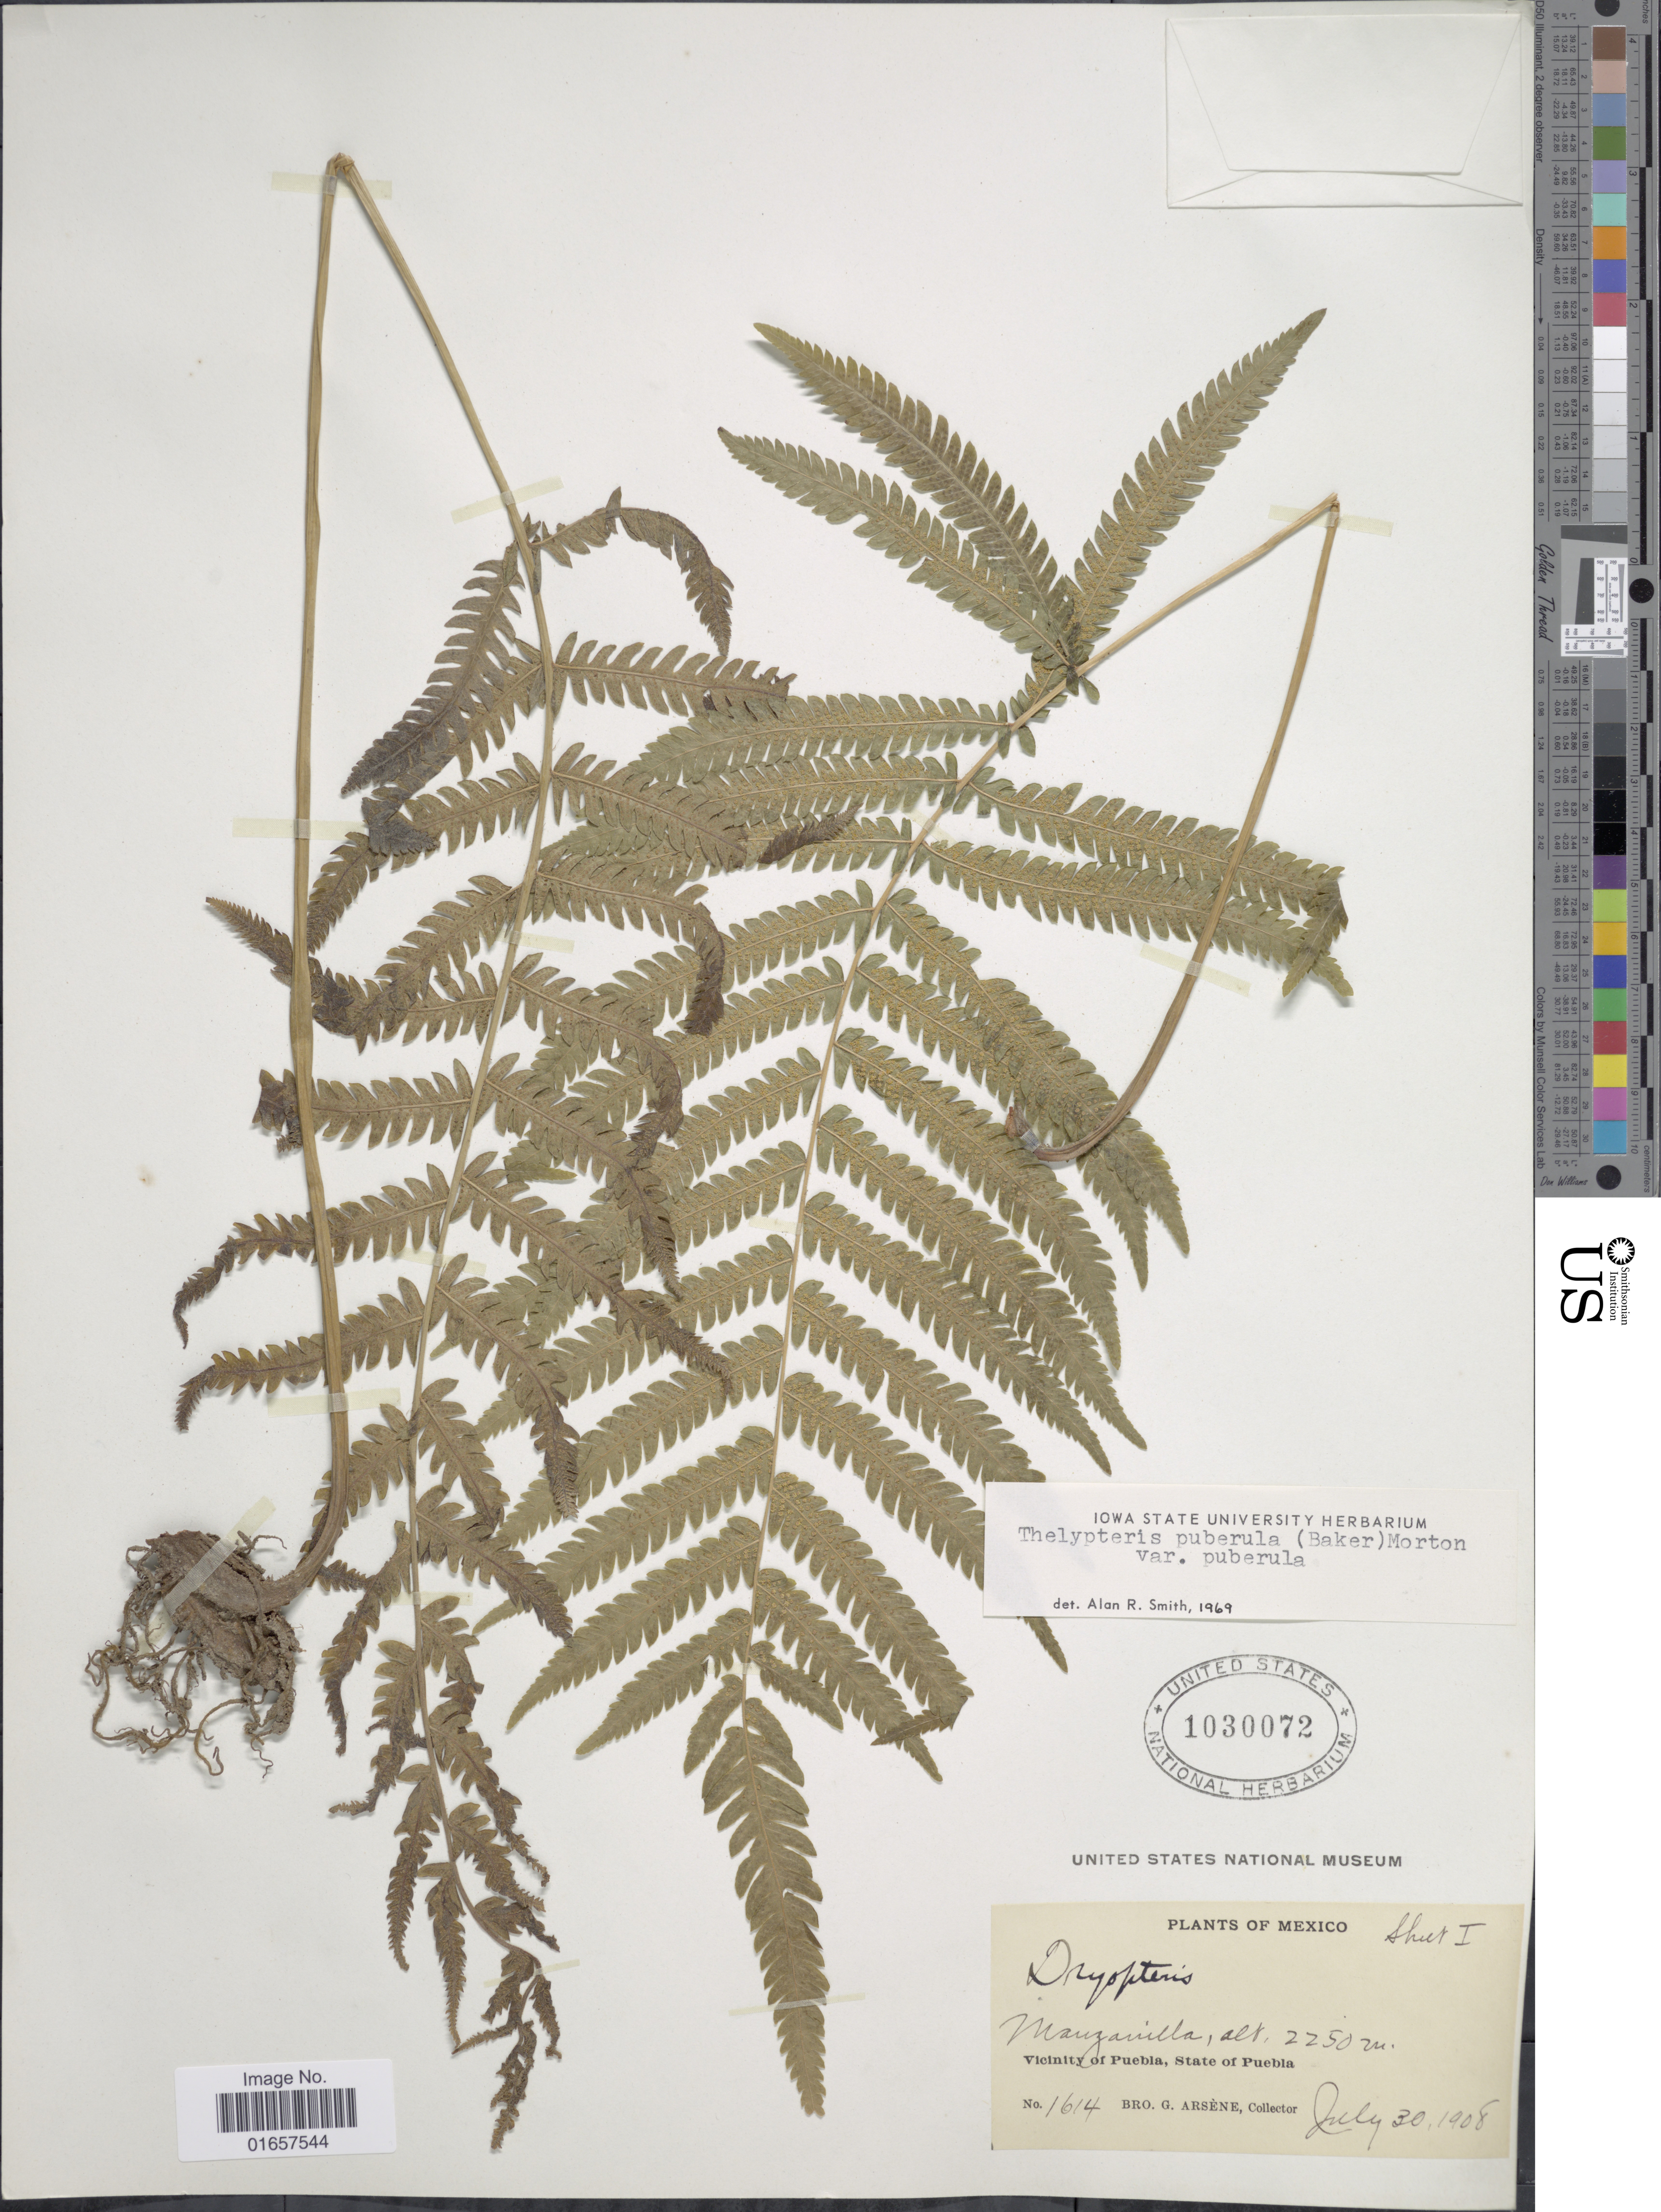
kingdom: Plantae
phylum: Tracheophyta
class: Polypodiopsida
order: Polypodiales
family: Thelypteridaceae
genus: Christella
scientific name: Christella puberula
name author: (Baker) Á. Löve & D. Löve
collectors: Bro. G. Arsène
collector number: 1614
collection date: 1908-07-30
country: Mexico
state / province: Puebla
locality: Manzanilla, Vicinity of Puebla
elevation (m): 2250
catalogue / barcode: US 1030072